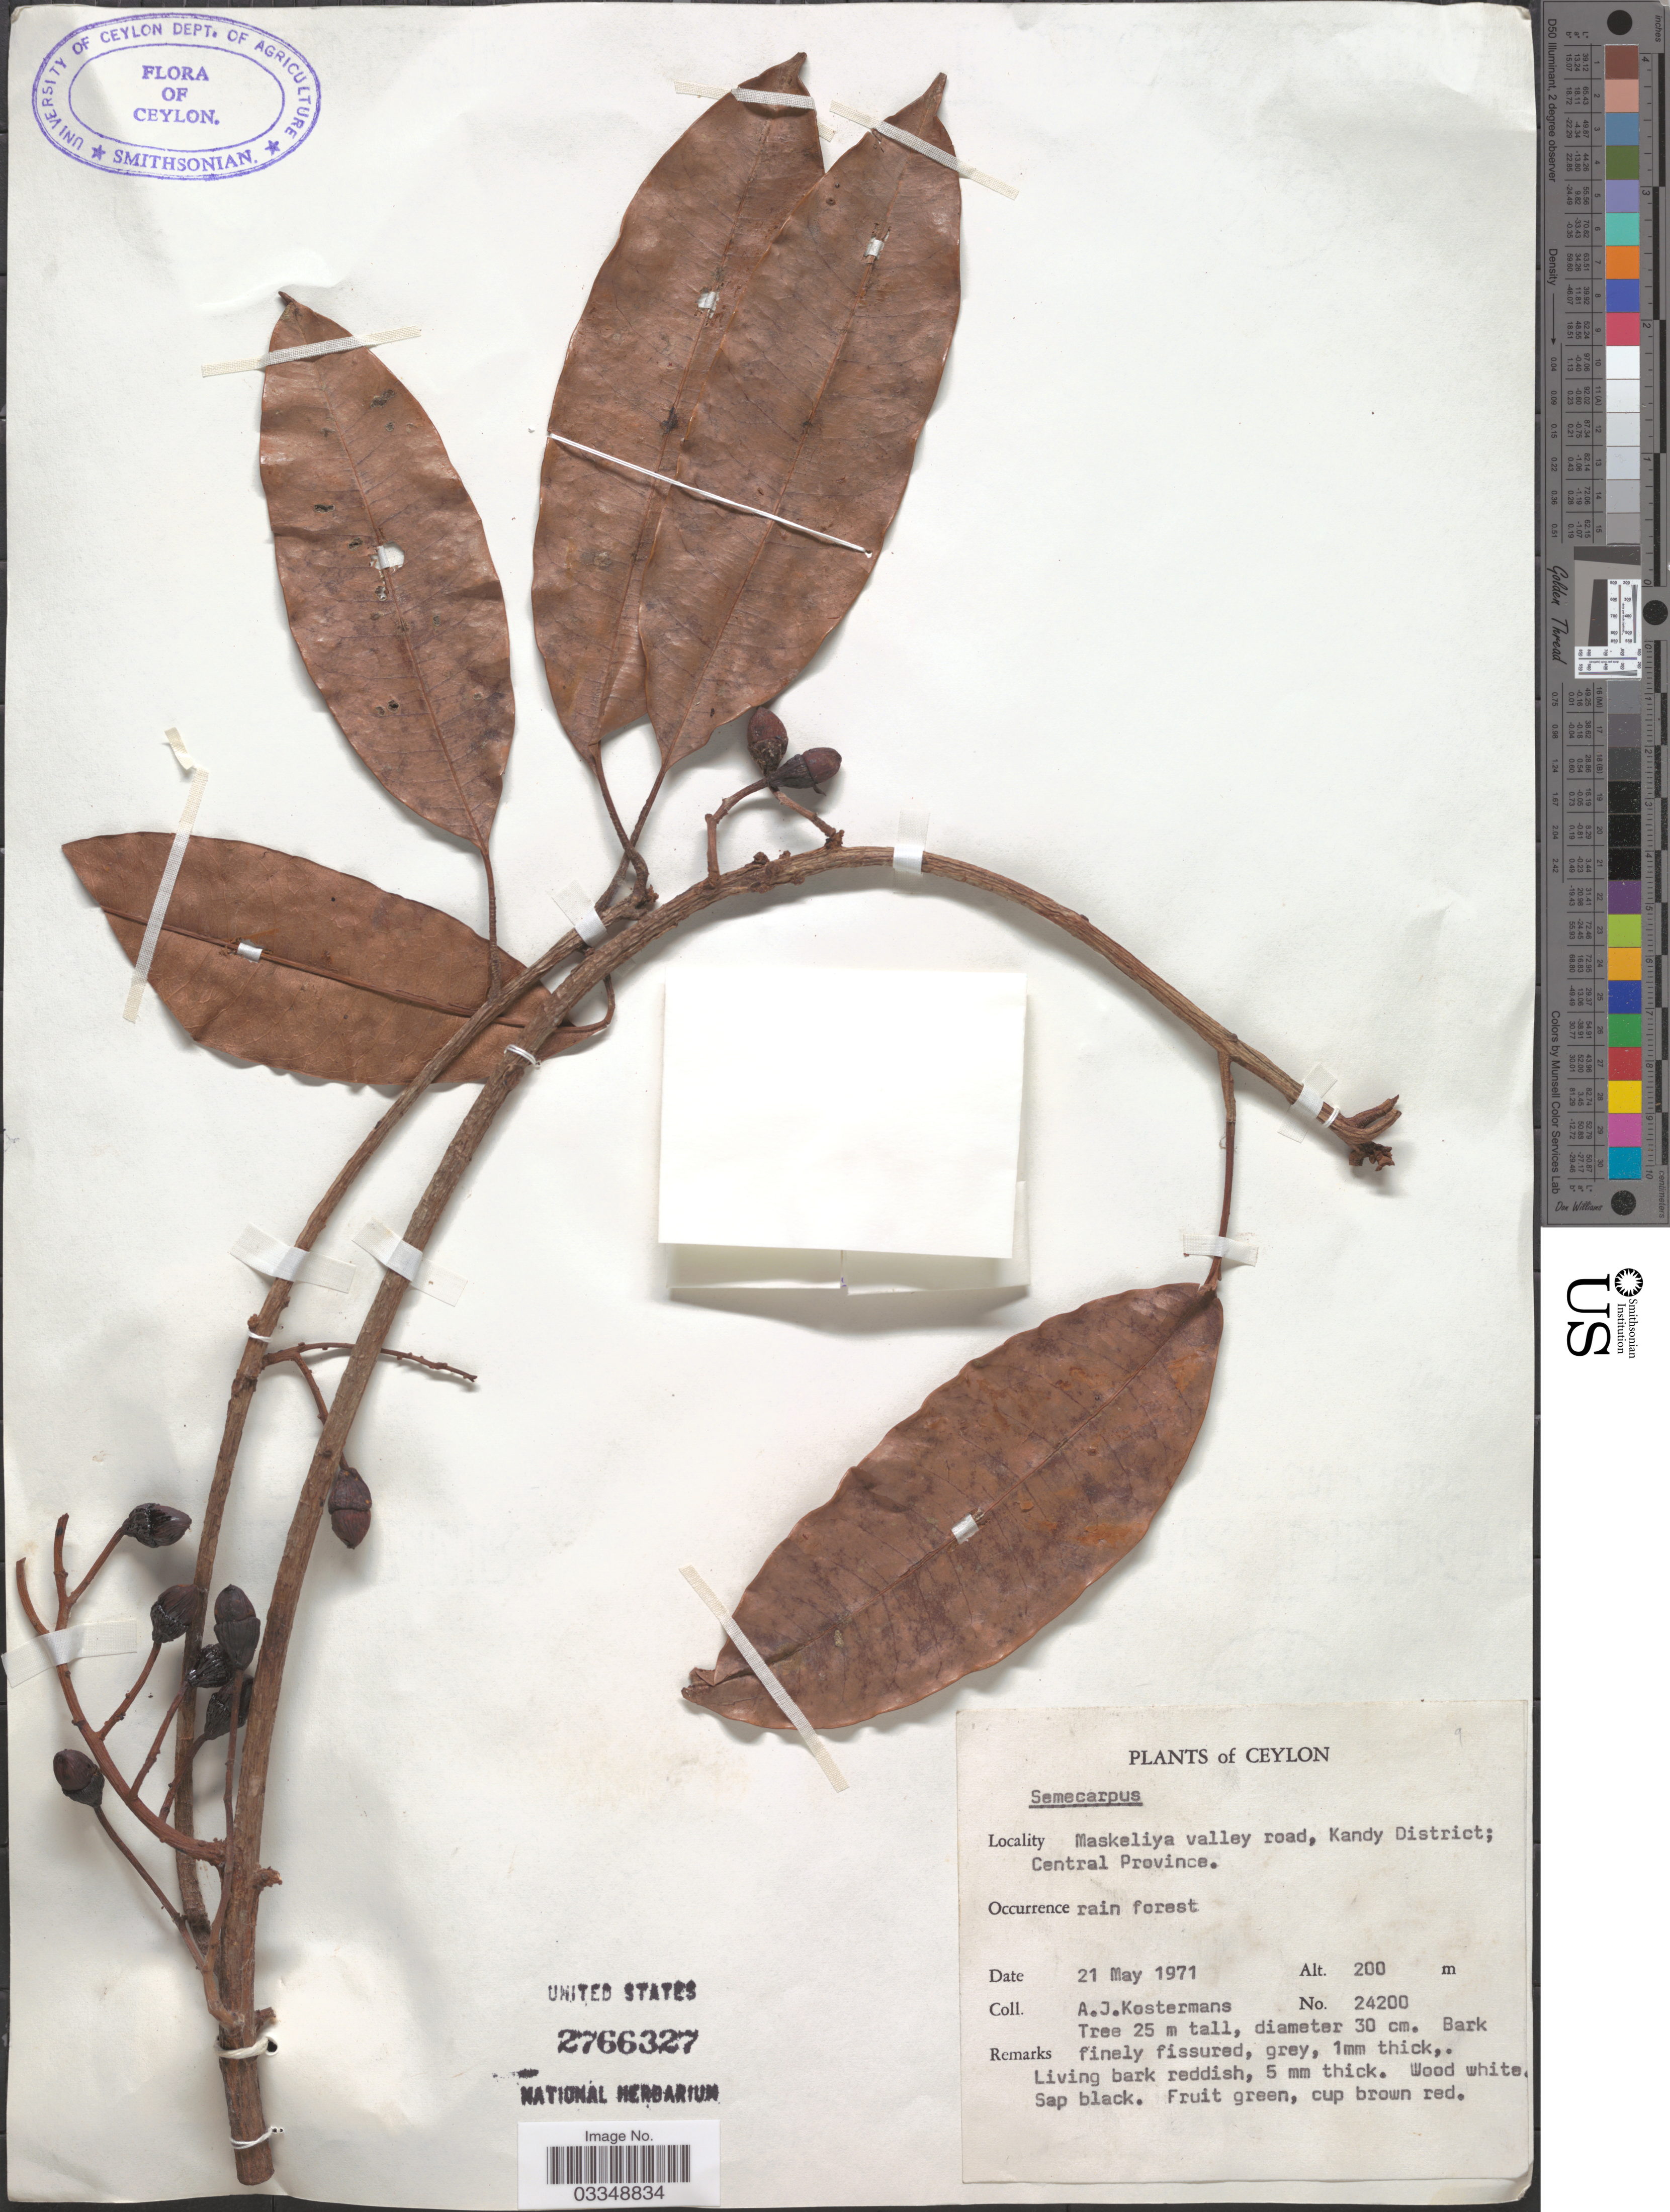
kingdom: Plantae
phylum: Tracheophyta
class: Magnoliopsida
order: Sapindales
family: Anacardiaceae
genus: Semecarpus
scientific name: Semecarpus sp.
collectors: A. J. G. Kostermans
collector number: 24200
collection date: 1971-05-21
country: Sri Lanka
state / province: Central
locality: Ceylon. Maskeliya valley road, Kandy District.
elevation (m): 200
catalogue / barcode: US 2766327